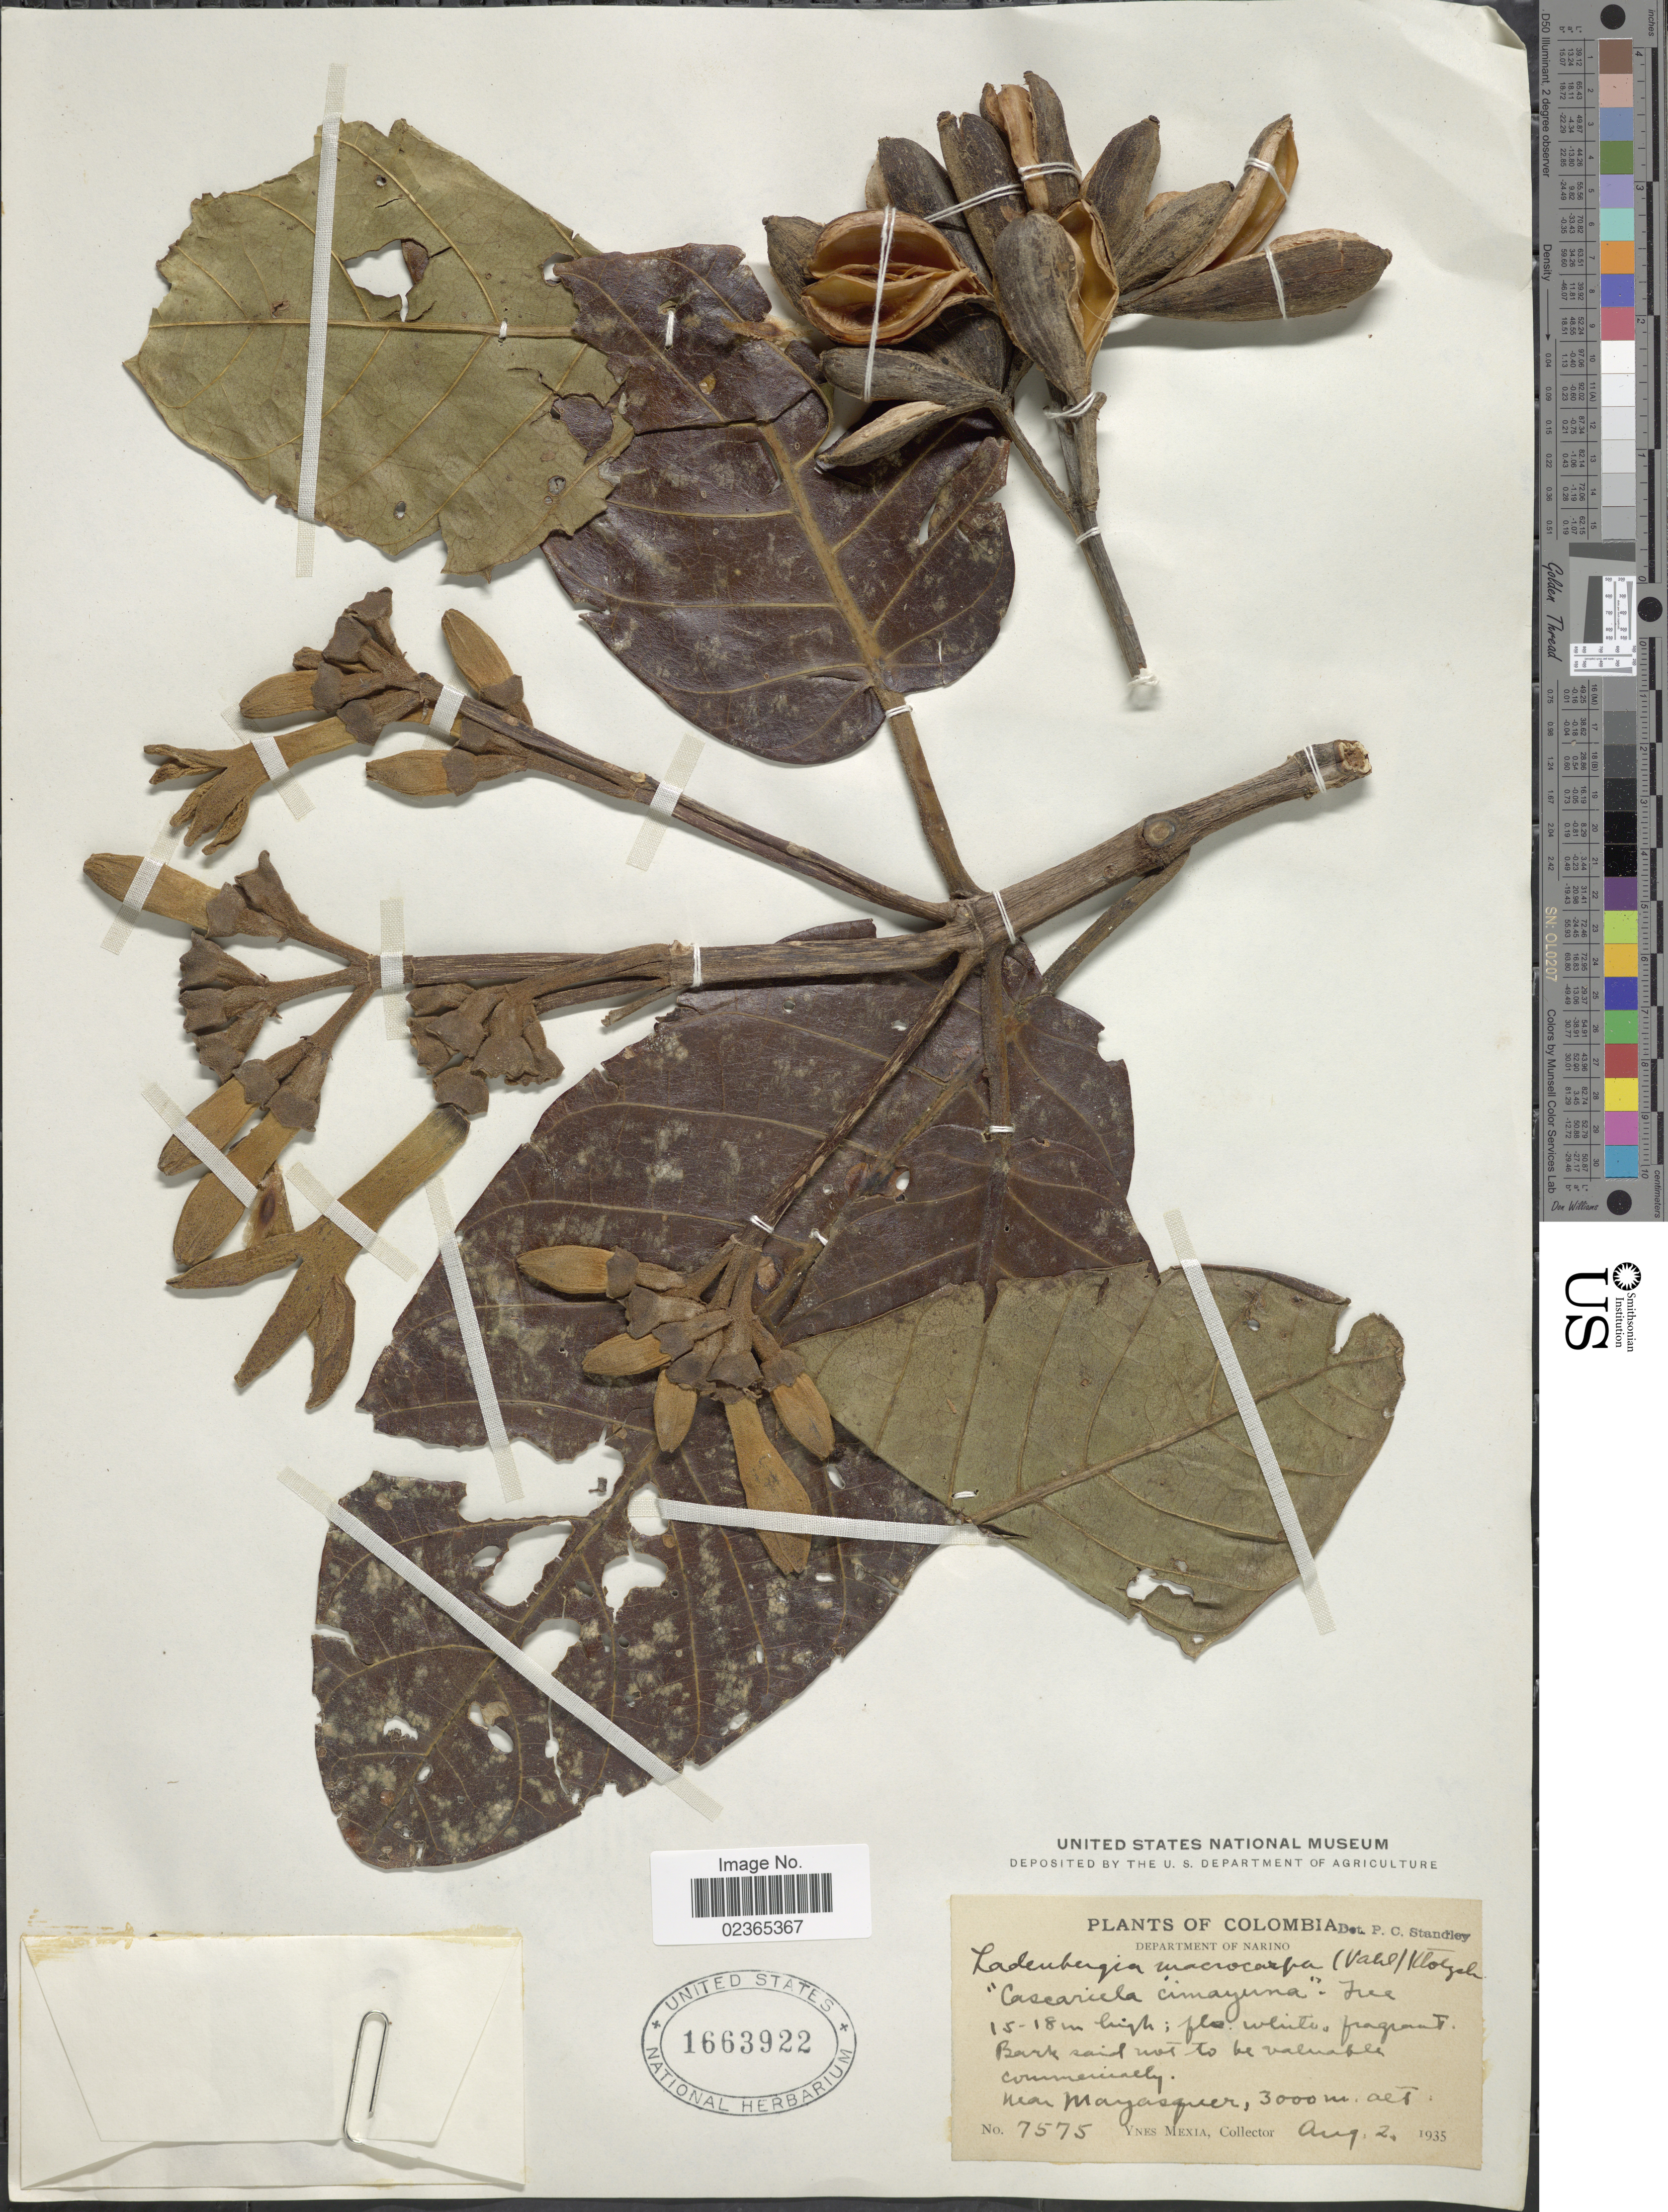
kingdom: Plantae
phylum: Tracheophyta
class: Magnoliopsida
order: Gentianales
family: Rubiaceae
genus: Ladenbergia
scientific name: Ladenbergia macrocarpa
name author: (Vahl) Klotzsch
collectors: Y. Mexia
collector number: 7575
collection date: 1935-08-02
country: Colombia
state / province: Nariño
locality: Near Mayasquer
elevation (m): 3000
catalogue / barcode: US 1663922